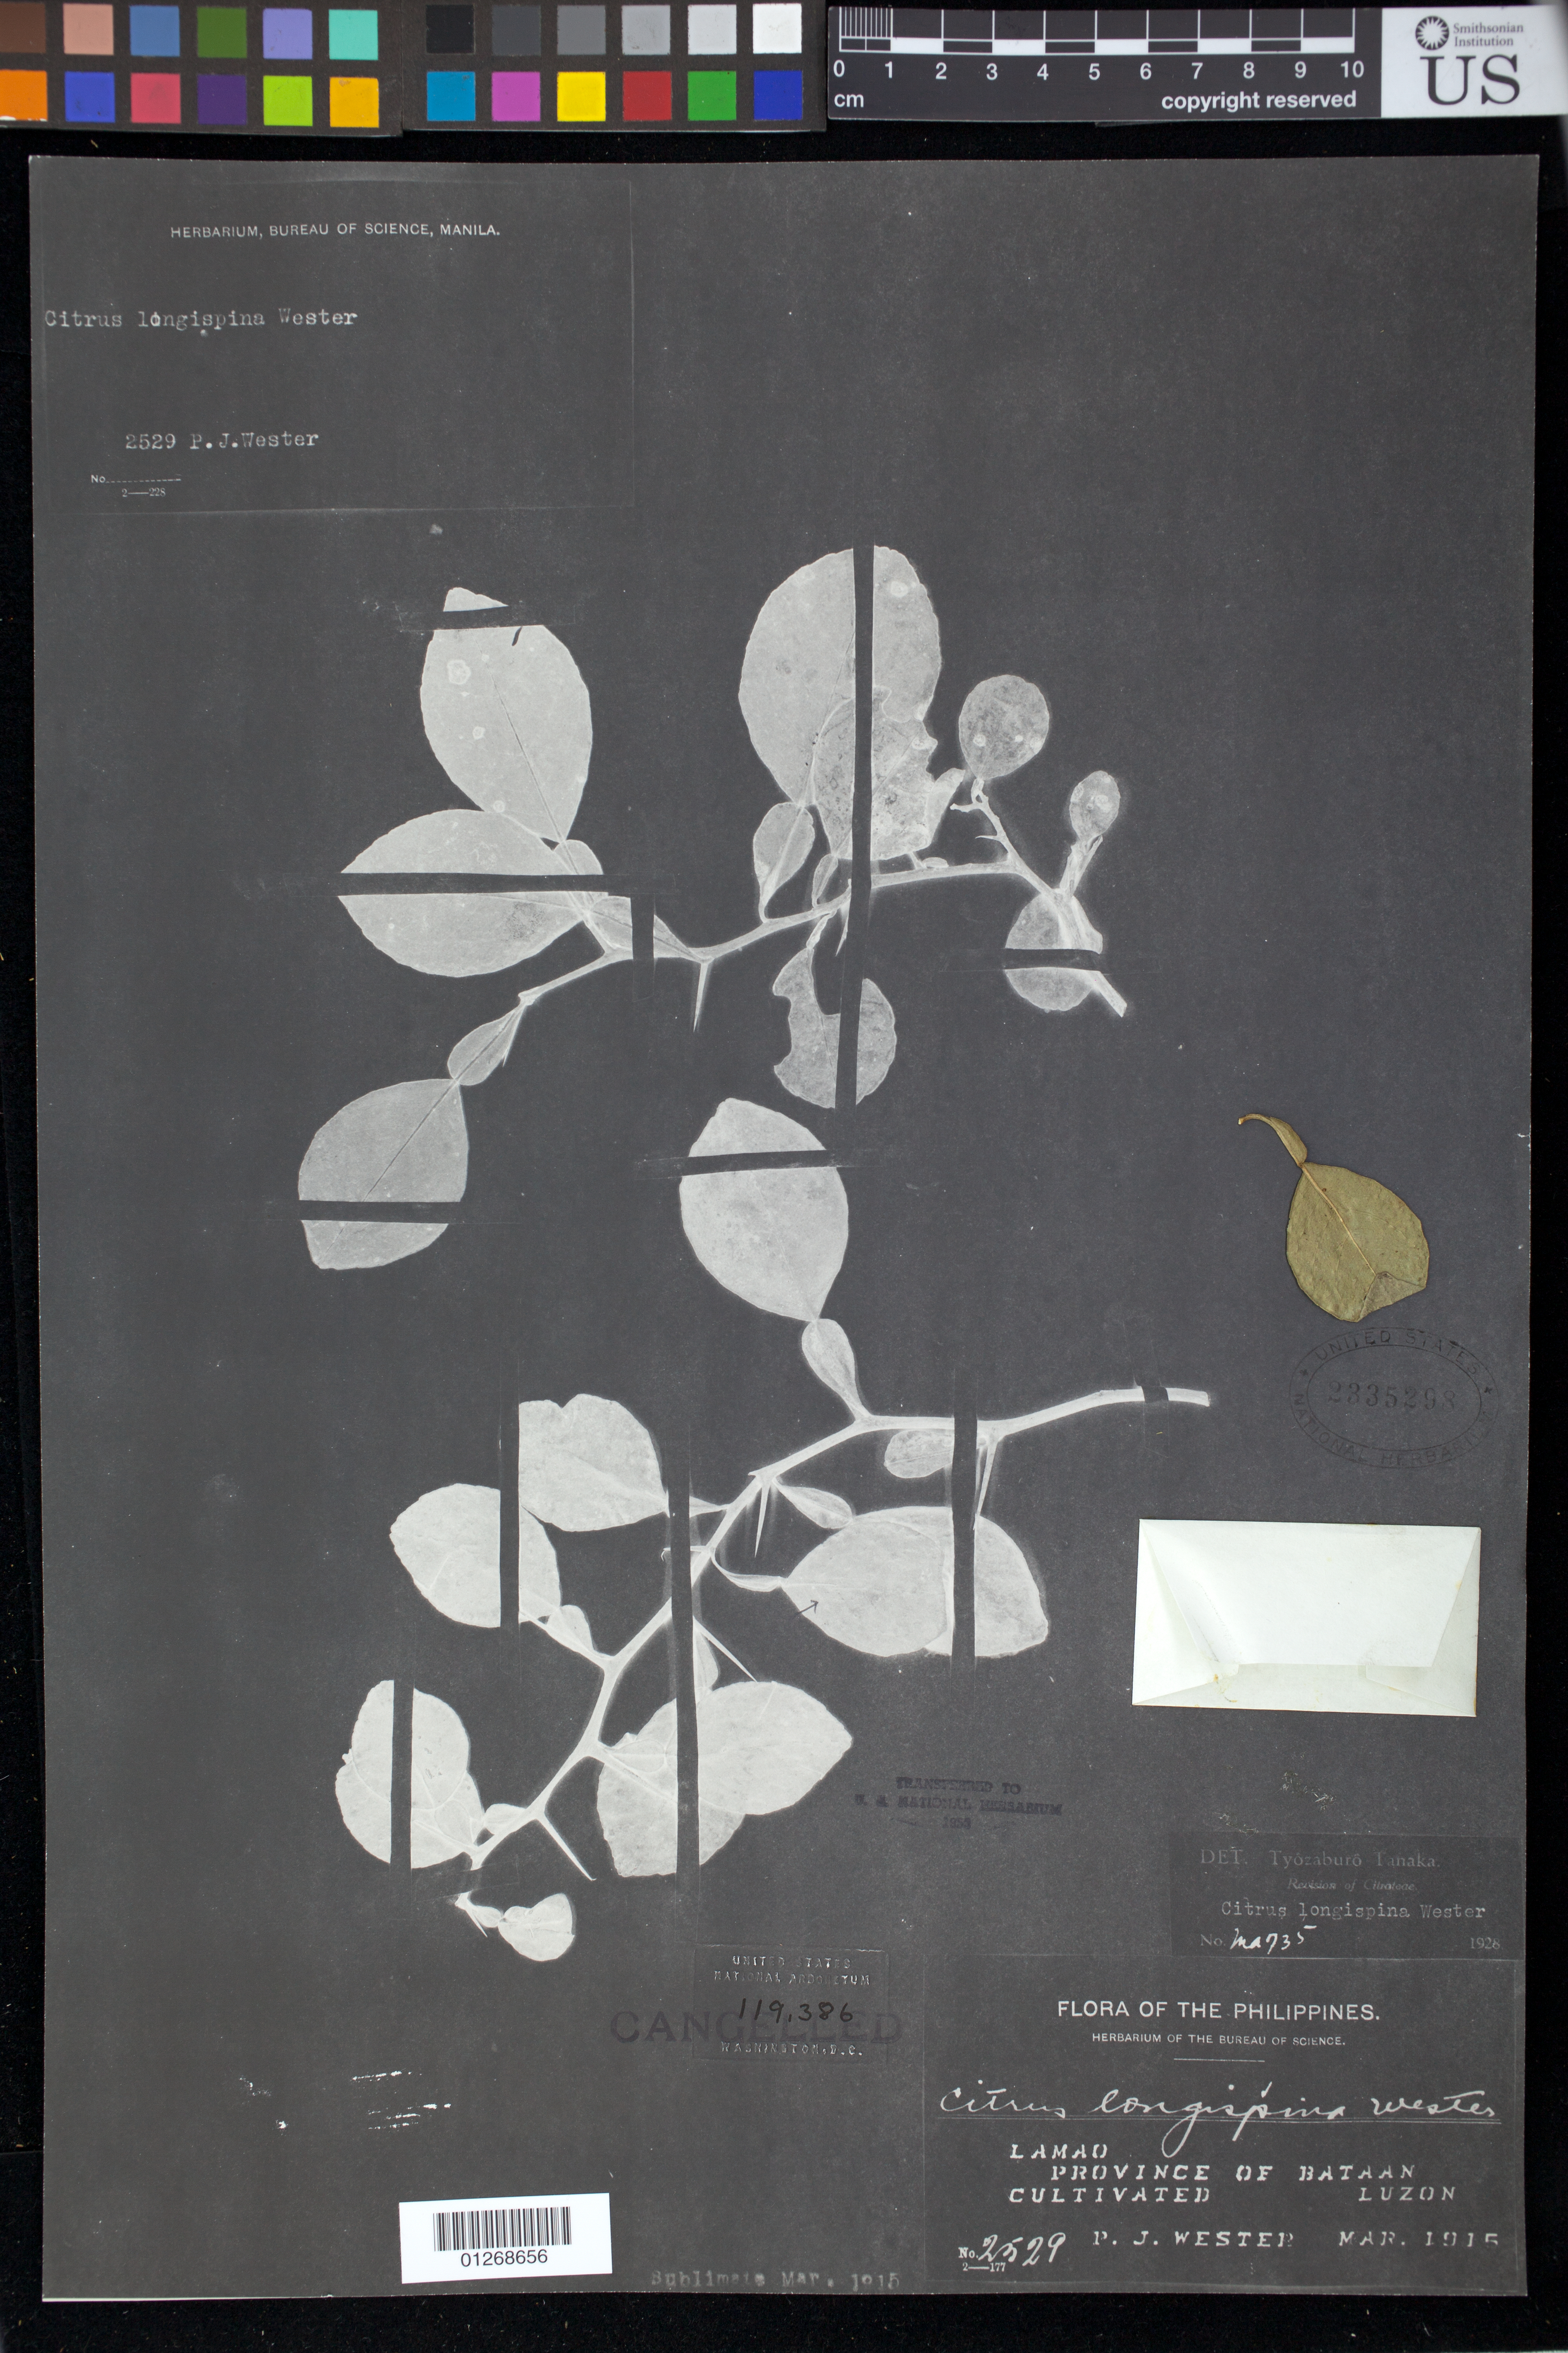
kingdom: Plantae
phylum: Tracheophyta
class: Magnoliopsida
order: Sapindales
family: Rutaceae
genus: Citrus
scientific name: Citrus longispina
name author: Wester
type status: Isosyntype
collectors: P. J. Wester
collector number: Bur. Sci. 2529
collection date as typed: Mar 1915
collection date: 1915-03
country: Philippines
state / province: Central Luzon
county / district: Bataan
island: Luzon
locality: Lamao, Province of Bataan, Luzon. Cultivated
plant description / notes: Sheet ex herb. National Arboretum (NA), transferred to U.S. National Herbarium 1953. Photocopy (negative) and fragmentary material of type specimen, origin unclear.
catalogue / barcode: US 2335298